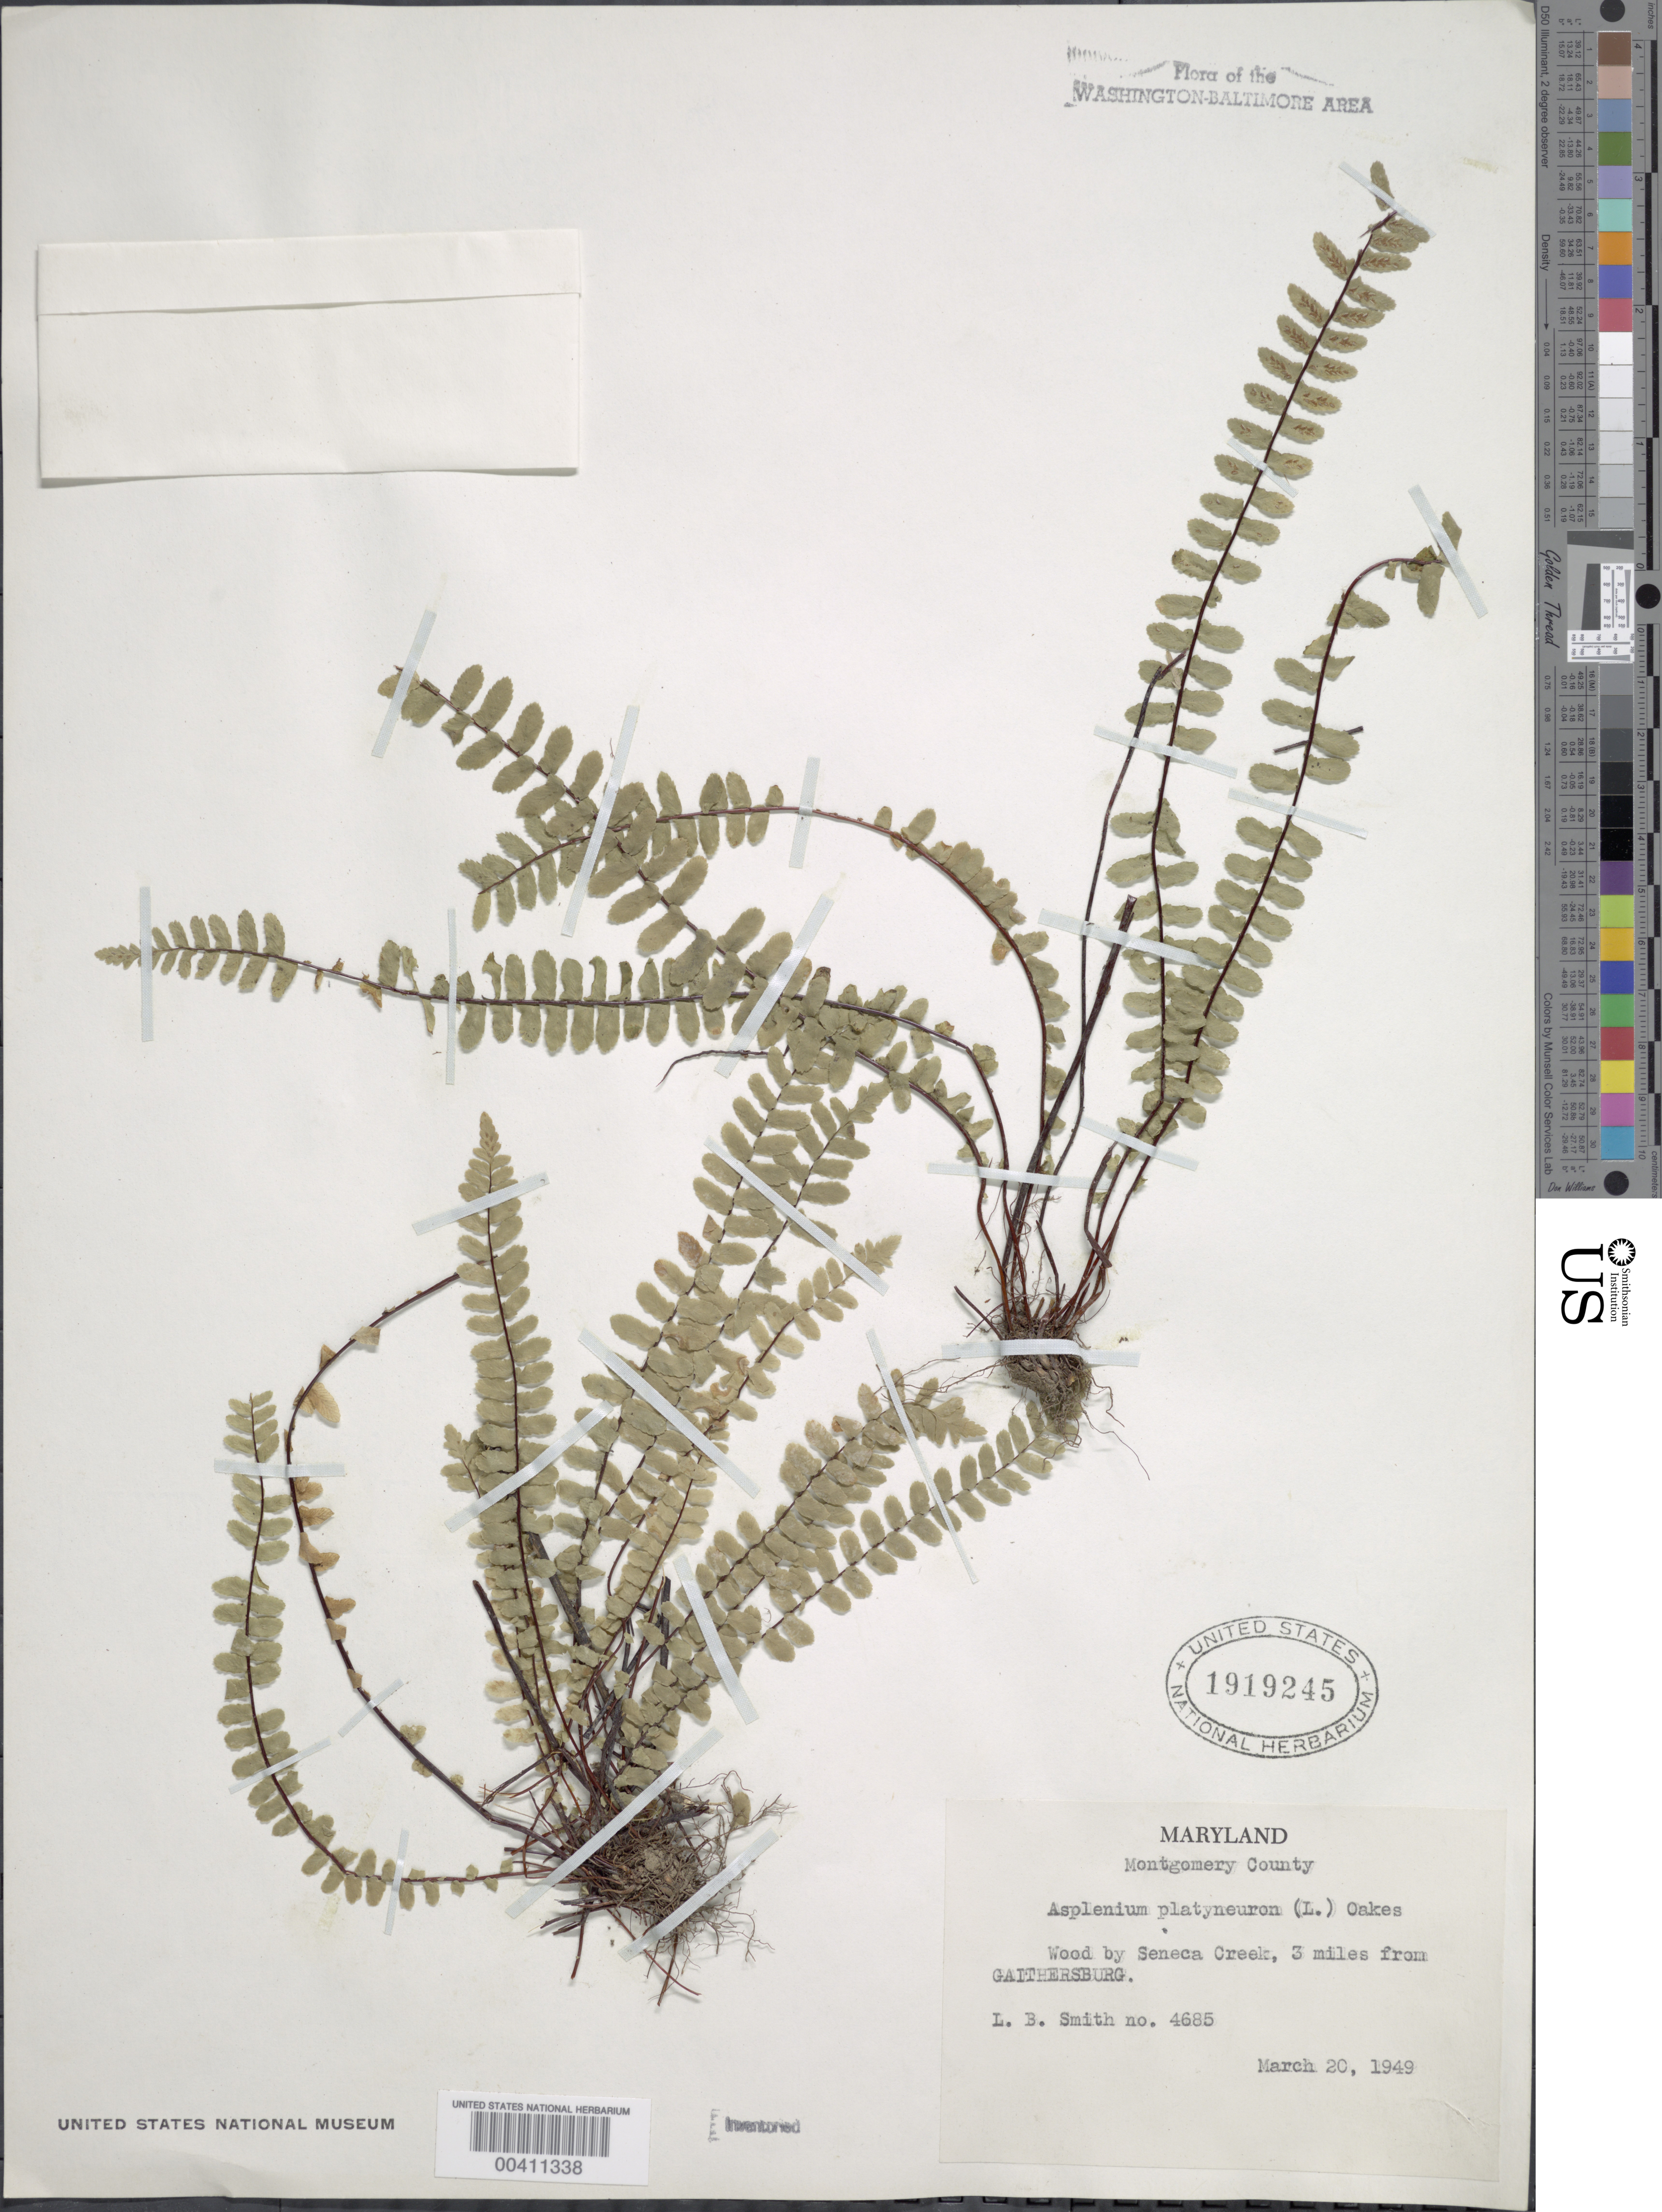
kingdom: Plantae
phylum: Tracheophyta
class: Polypodiopsida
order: Polypodiales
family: Aspleniaceae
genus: Asplenium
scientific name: Asplenium platyneuron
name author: (L.) Britton, Stearns & Poggenb.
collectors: L. Smith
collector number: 4685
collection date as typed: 20 Mar 1949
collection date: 1949-03-20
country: United States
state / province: Maryland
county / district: Montgomery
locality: Seneca Creek, near Gaithersburg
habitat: Wood by creek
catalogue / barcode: US 1919245